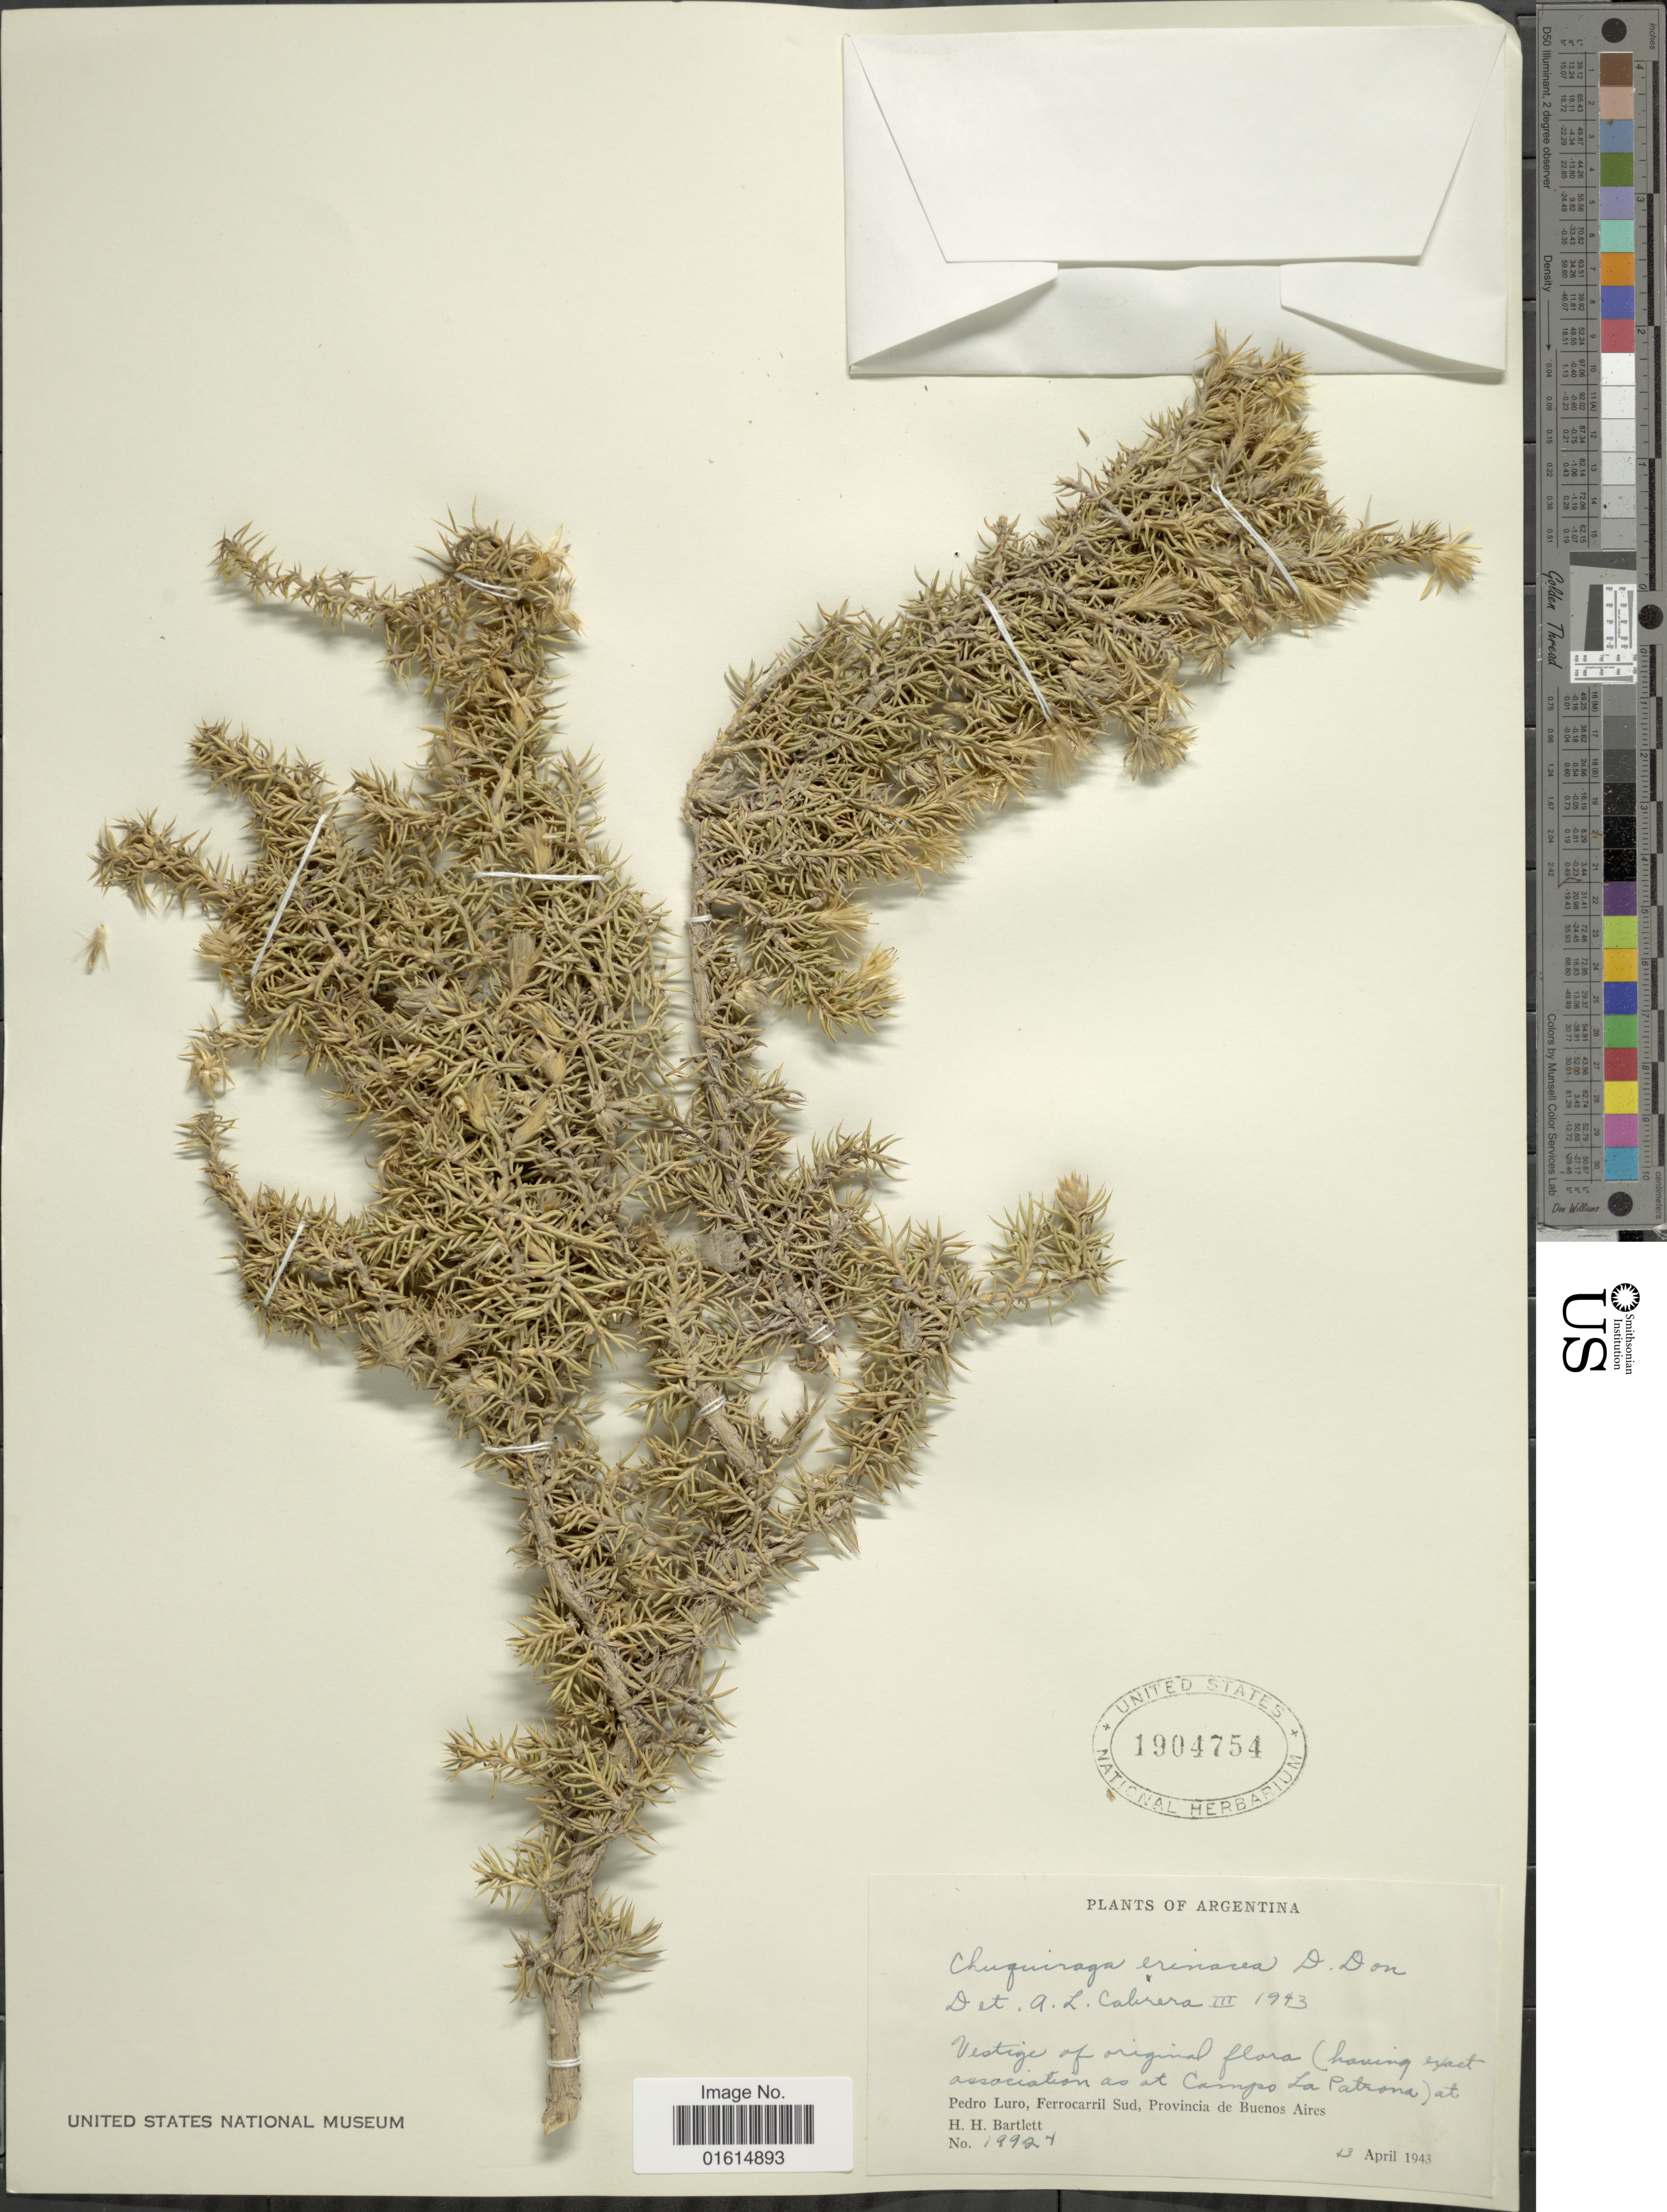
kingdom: Plantae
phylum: Tracheophyta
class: Magnoliopsida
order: Asterales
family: Asteraceae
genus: Chuquiraga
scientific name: Chuquiraga erinacea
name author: D. Don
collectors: H. H. Bartlett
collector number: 19924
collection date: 1943-04-13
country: Argentina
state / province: Buenos Aires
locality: Campo La Patrona, Pedro Luro, Ferrocarril Sud, Provincia de Buenos Aires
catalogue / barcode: US 1904754